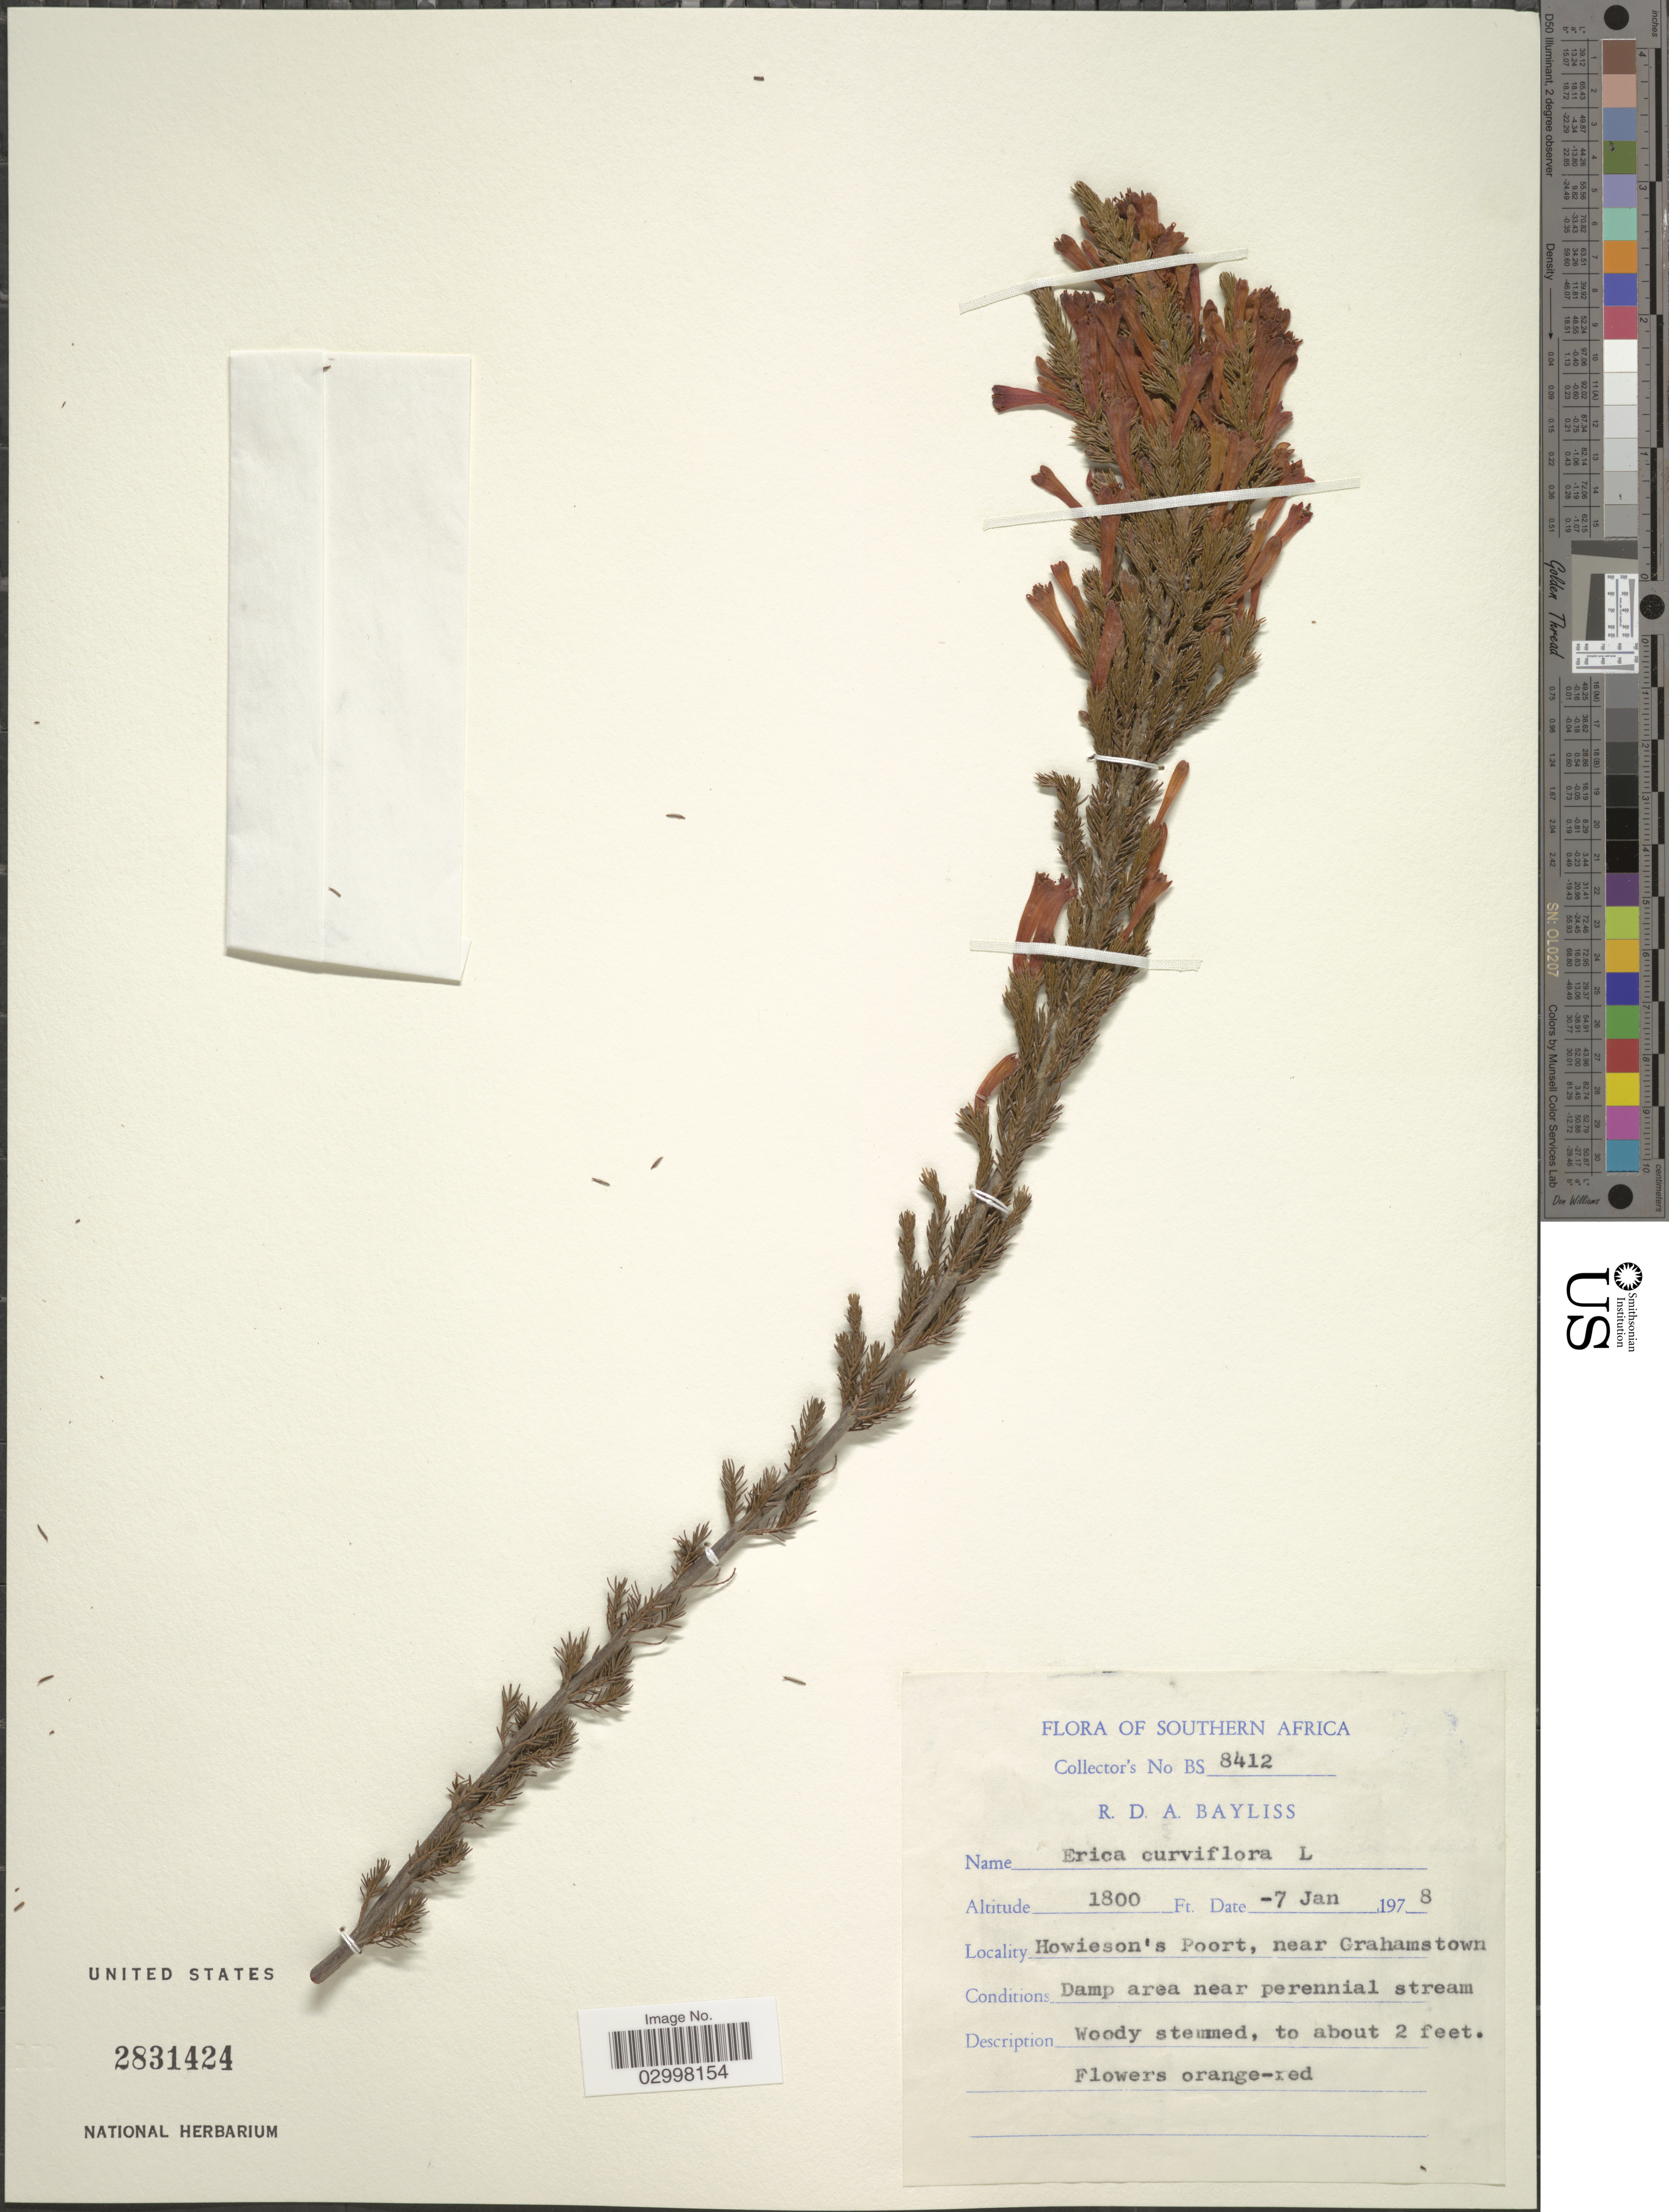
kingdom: Plantae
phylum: Tracheophyta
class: Magnoliopsida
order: Ericales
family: Ericaceae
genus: Erica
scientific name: Erica curviflora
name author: L.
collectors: R. Bayliss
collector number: BS 8412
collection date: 1978-01-07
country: South Africa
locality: Southern Africa. Howieson's Poort, near Grahamstown.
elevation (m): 549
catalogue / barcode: US 2831424